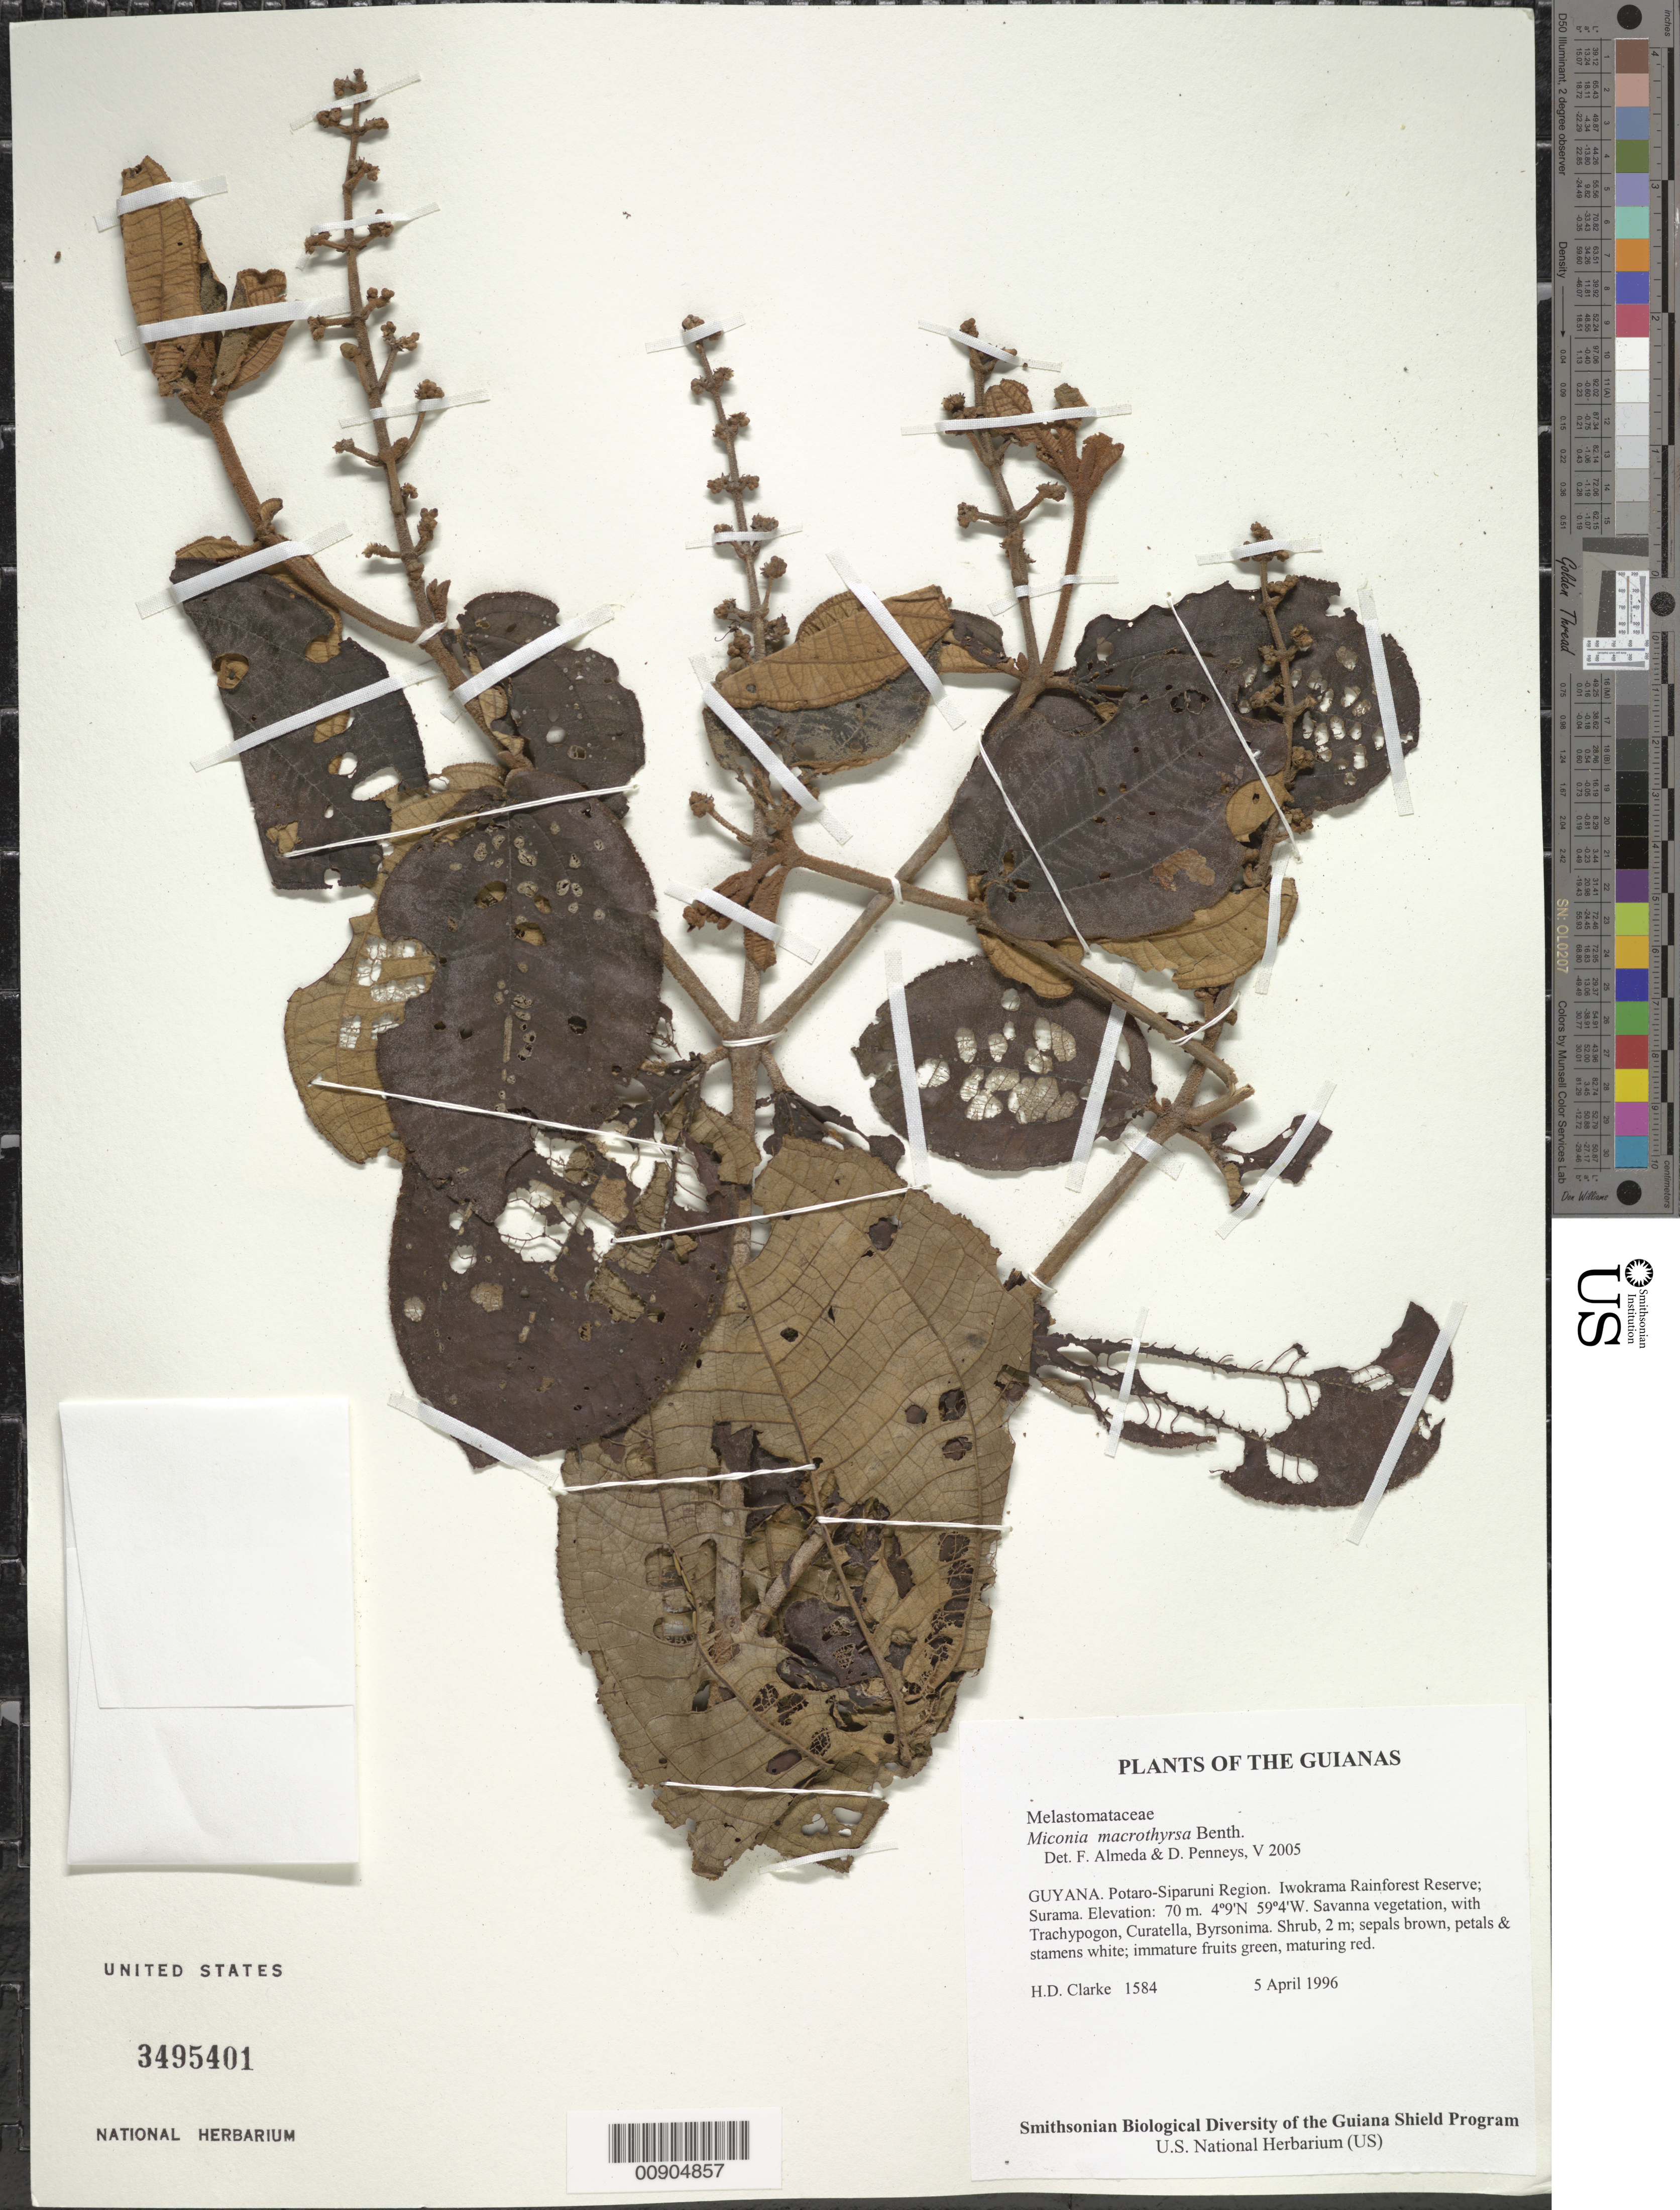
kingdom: Plantae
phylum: Tracheophyta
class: Magnoliopsida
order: Myrtales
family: Melastomataceae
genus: Miconia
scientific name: Miconia macrothyrsa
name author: Benth.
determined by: Almeda, F.; Penneys, D. S.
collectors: H. D. Clarke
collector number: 1584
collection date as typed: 5 April 1996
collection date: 1996-04-05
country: Guyana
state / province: Potaro-Siparuni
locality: Iwokrama Rainforest Reserve; Surama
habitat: Savanna vegetation, with Trachypogon, Curatella, Byrsonima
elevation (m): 70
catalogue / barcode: US 3495401